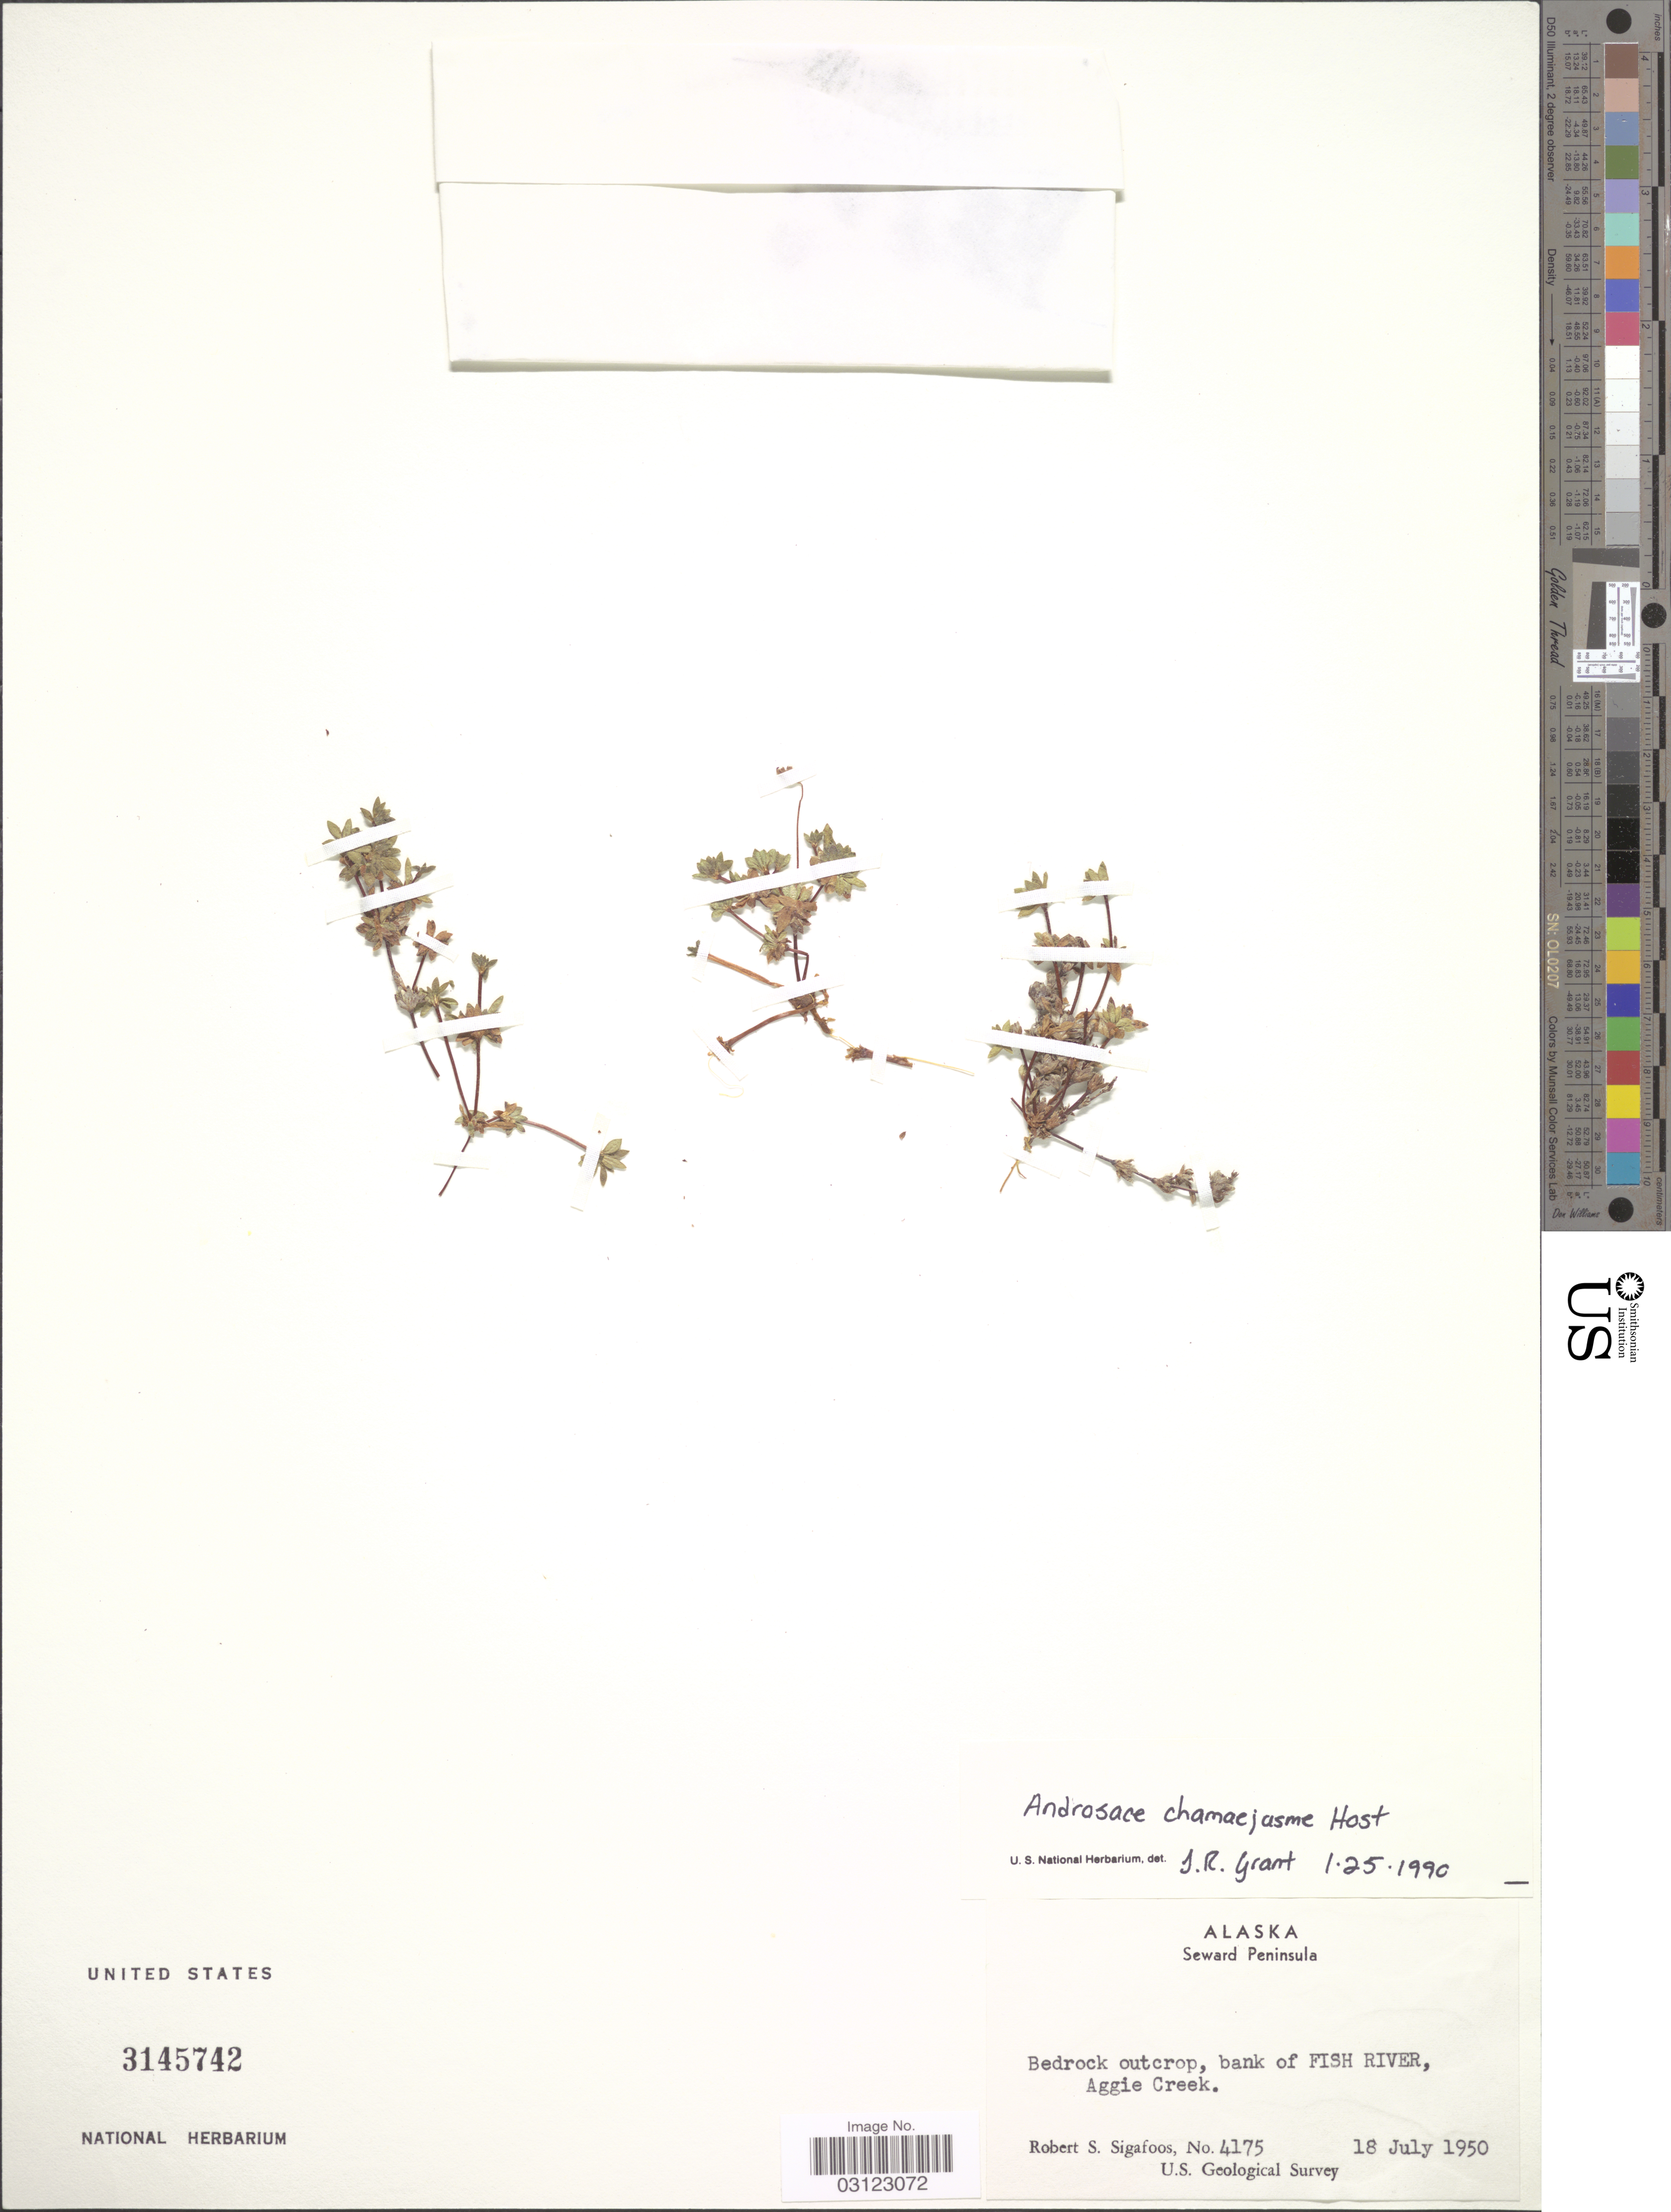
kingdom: Plantae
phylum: Tracheophyta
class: Magnoliopsida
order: Ericales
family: Primulaceae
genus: Androsace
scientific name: Androsace chamaejasme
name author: Wulfen ex Host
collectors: R. Sigafoos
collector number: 4175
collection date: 1950-07-18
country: United States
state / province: Alaska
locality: Seward Peninsula. Bank of Fish River, Aggie Creek.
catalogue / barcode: US 3145742